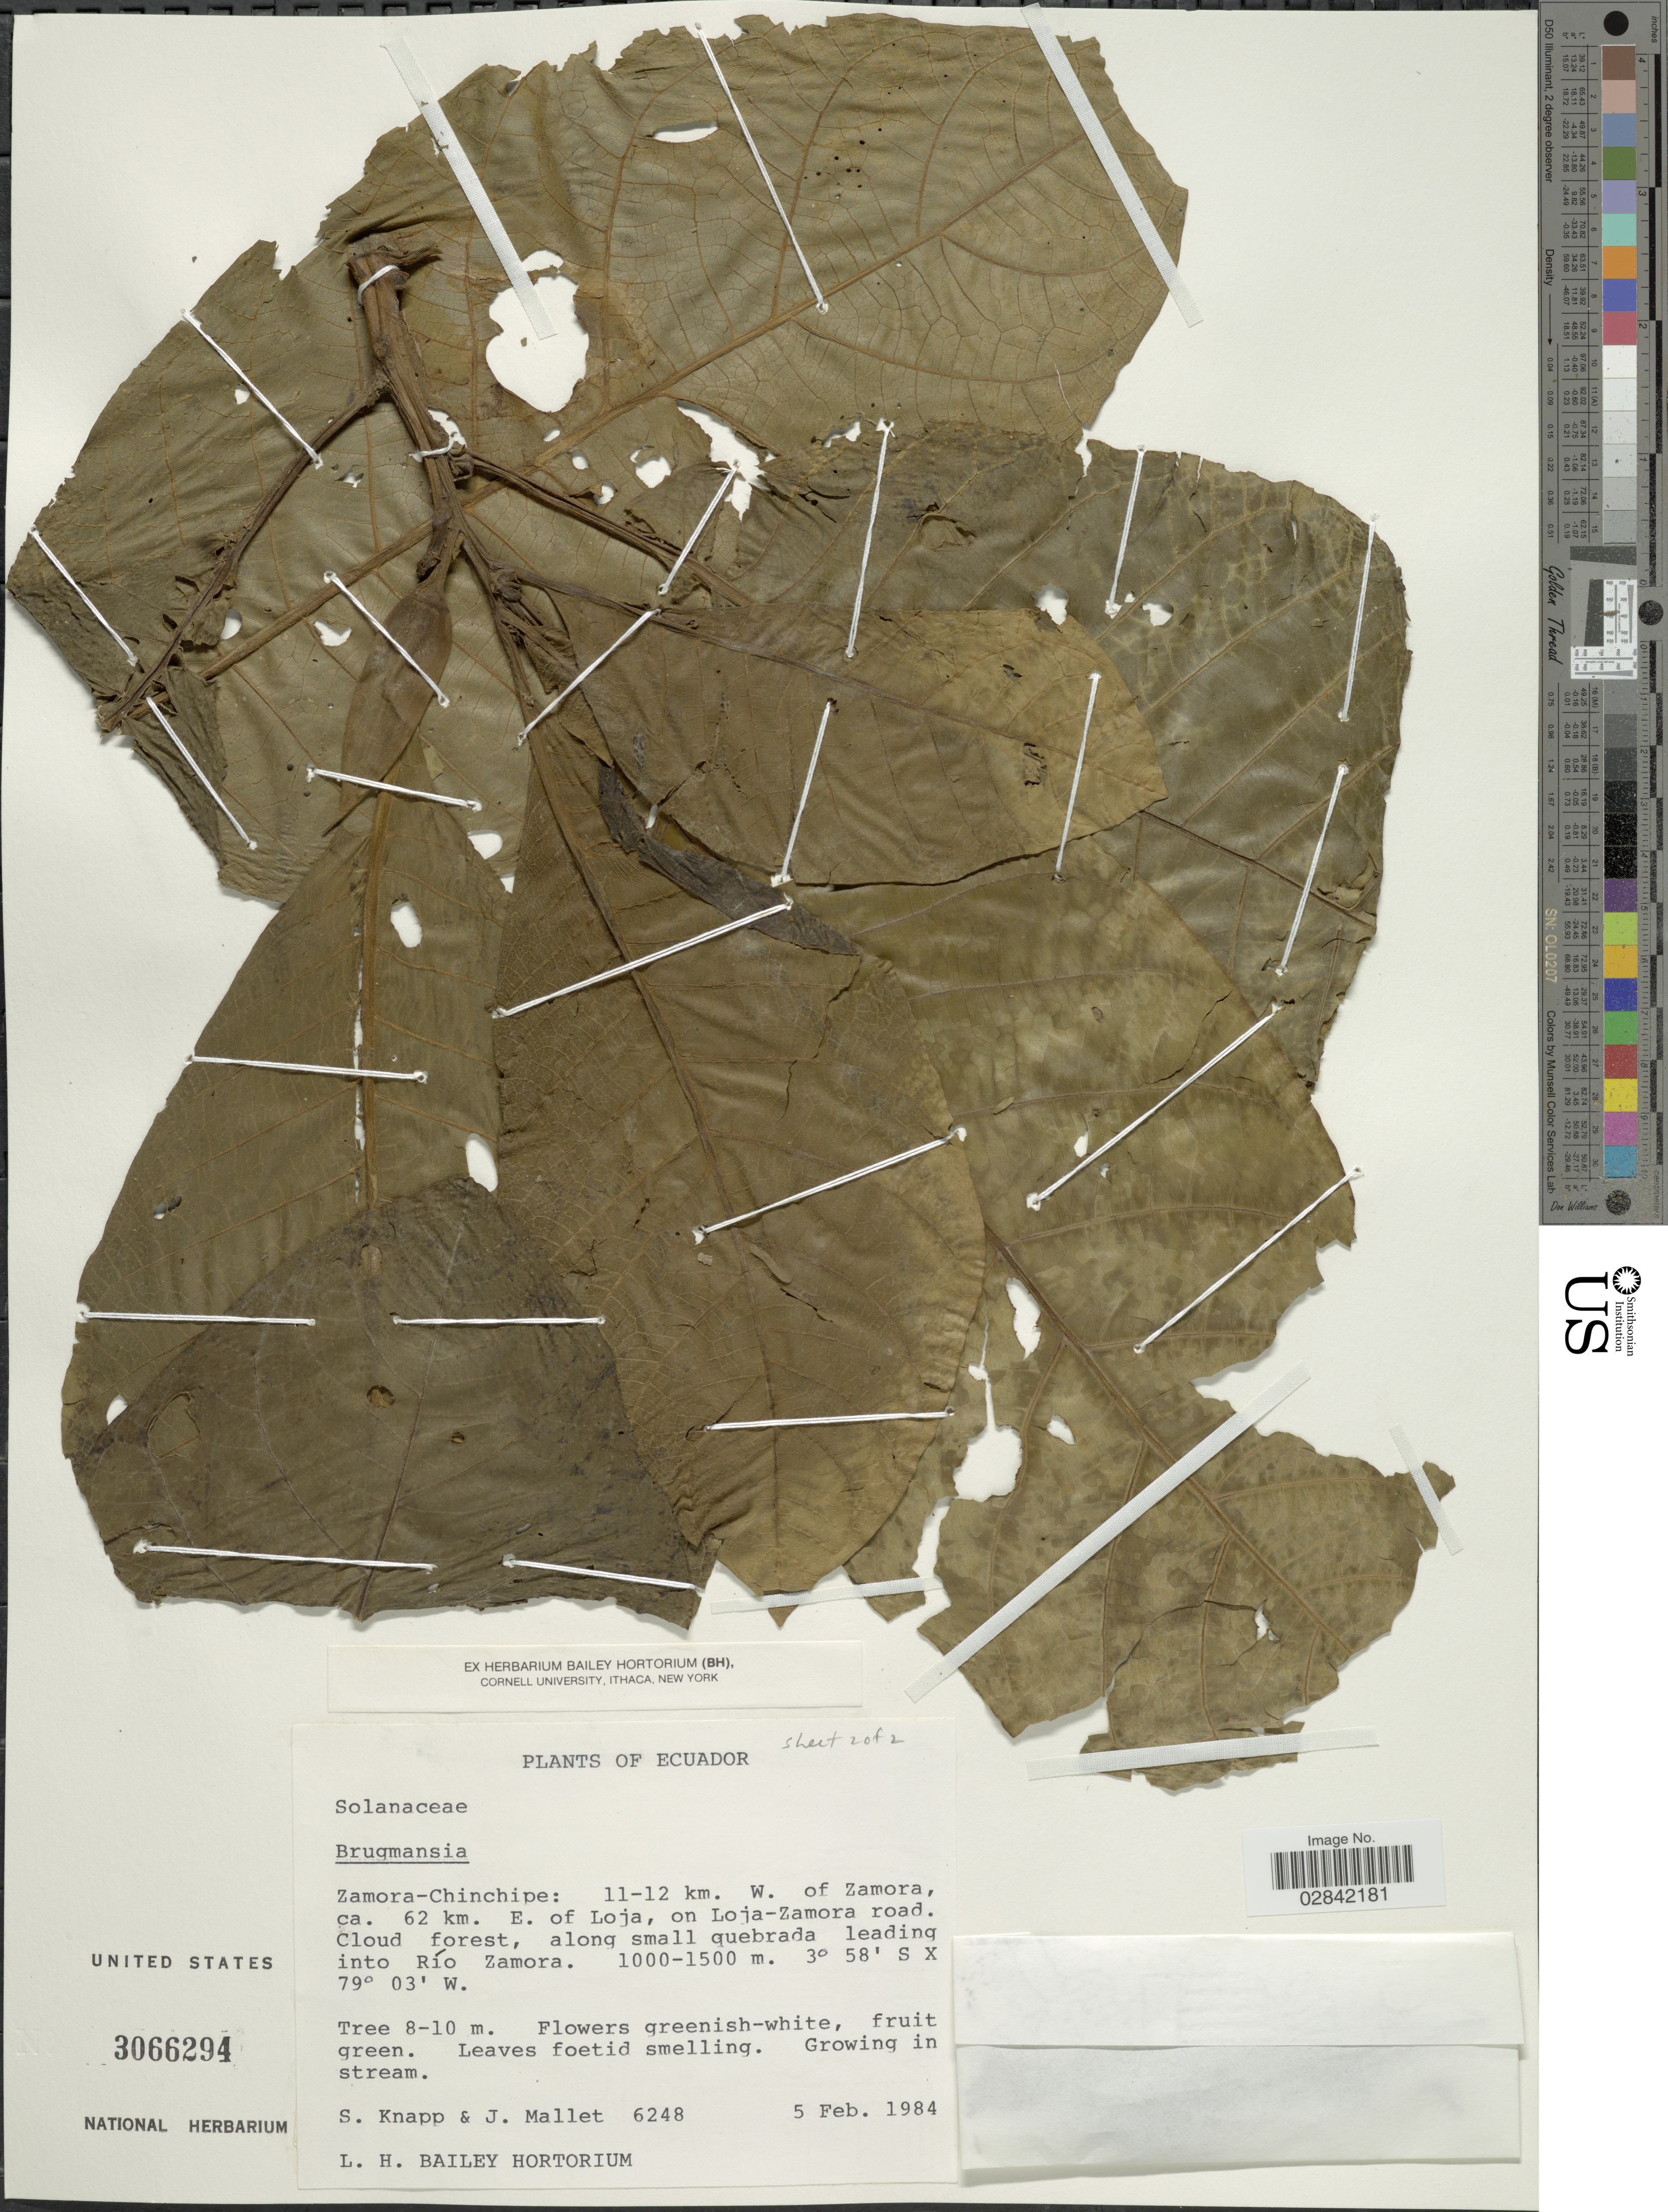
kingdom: Plantae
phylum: Tracheophyta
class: Magnoliopsida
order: Solanales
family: Solanaceae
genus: Brugmansia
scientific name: Brugmansia sp.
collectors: S. Knapp & J. Mallet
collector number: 6248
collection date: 1984-02-05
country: Ecuador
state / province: Zamora-Chinchipe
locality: Zamora-Chinchipe: 11-12 km. W of Zamora, ca. 62km. E. of Loja, on Loja-Zamora road, Cloud forest, along small quebrada leading into Río Zamora.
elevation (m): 1000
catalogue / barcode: US 3066294